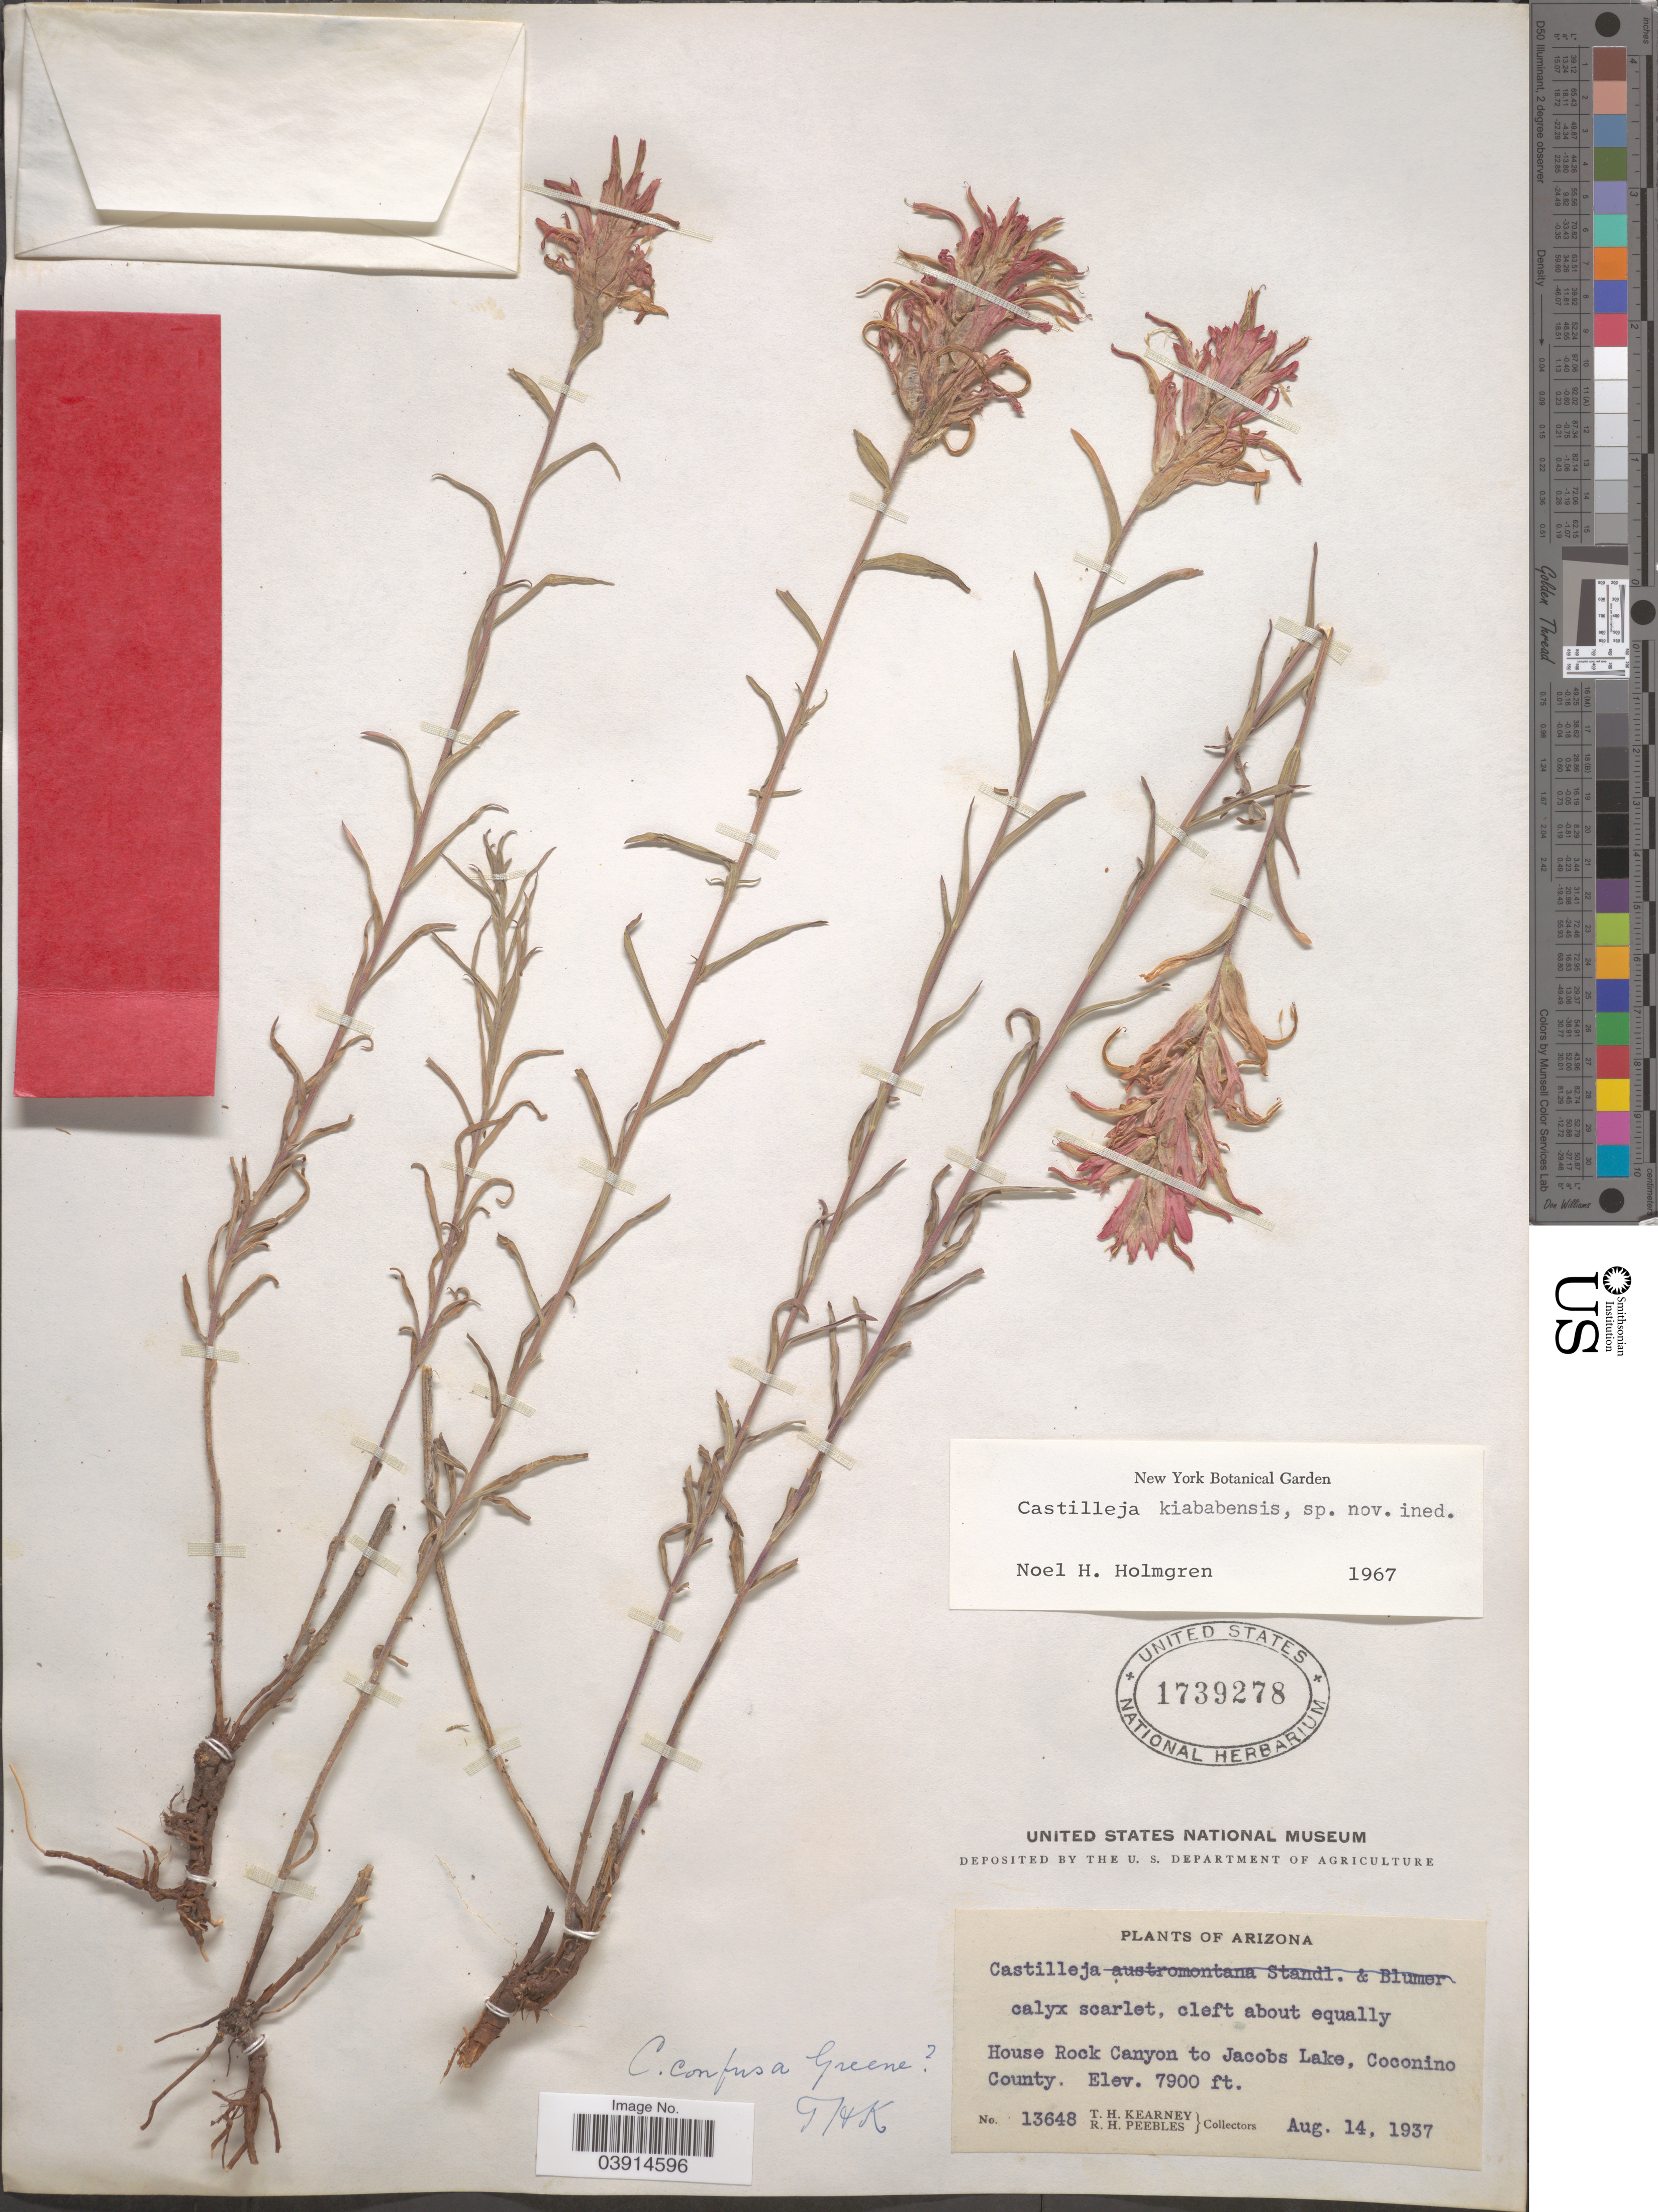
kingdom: Plantae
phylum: Tracheophyta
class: Magnoliopsida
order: Lamiales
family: Orobanchaceae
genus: Castilleja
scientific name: Castilleja sp.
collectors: T. H. Kearney & R. H. Peebles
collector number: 13648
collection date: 1937-08-14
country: United States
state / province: Arizona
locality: House Rock Canyon to Jacobs Lake, Coconino County.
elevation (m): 2408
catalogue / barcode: US 1739278